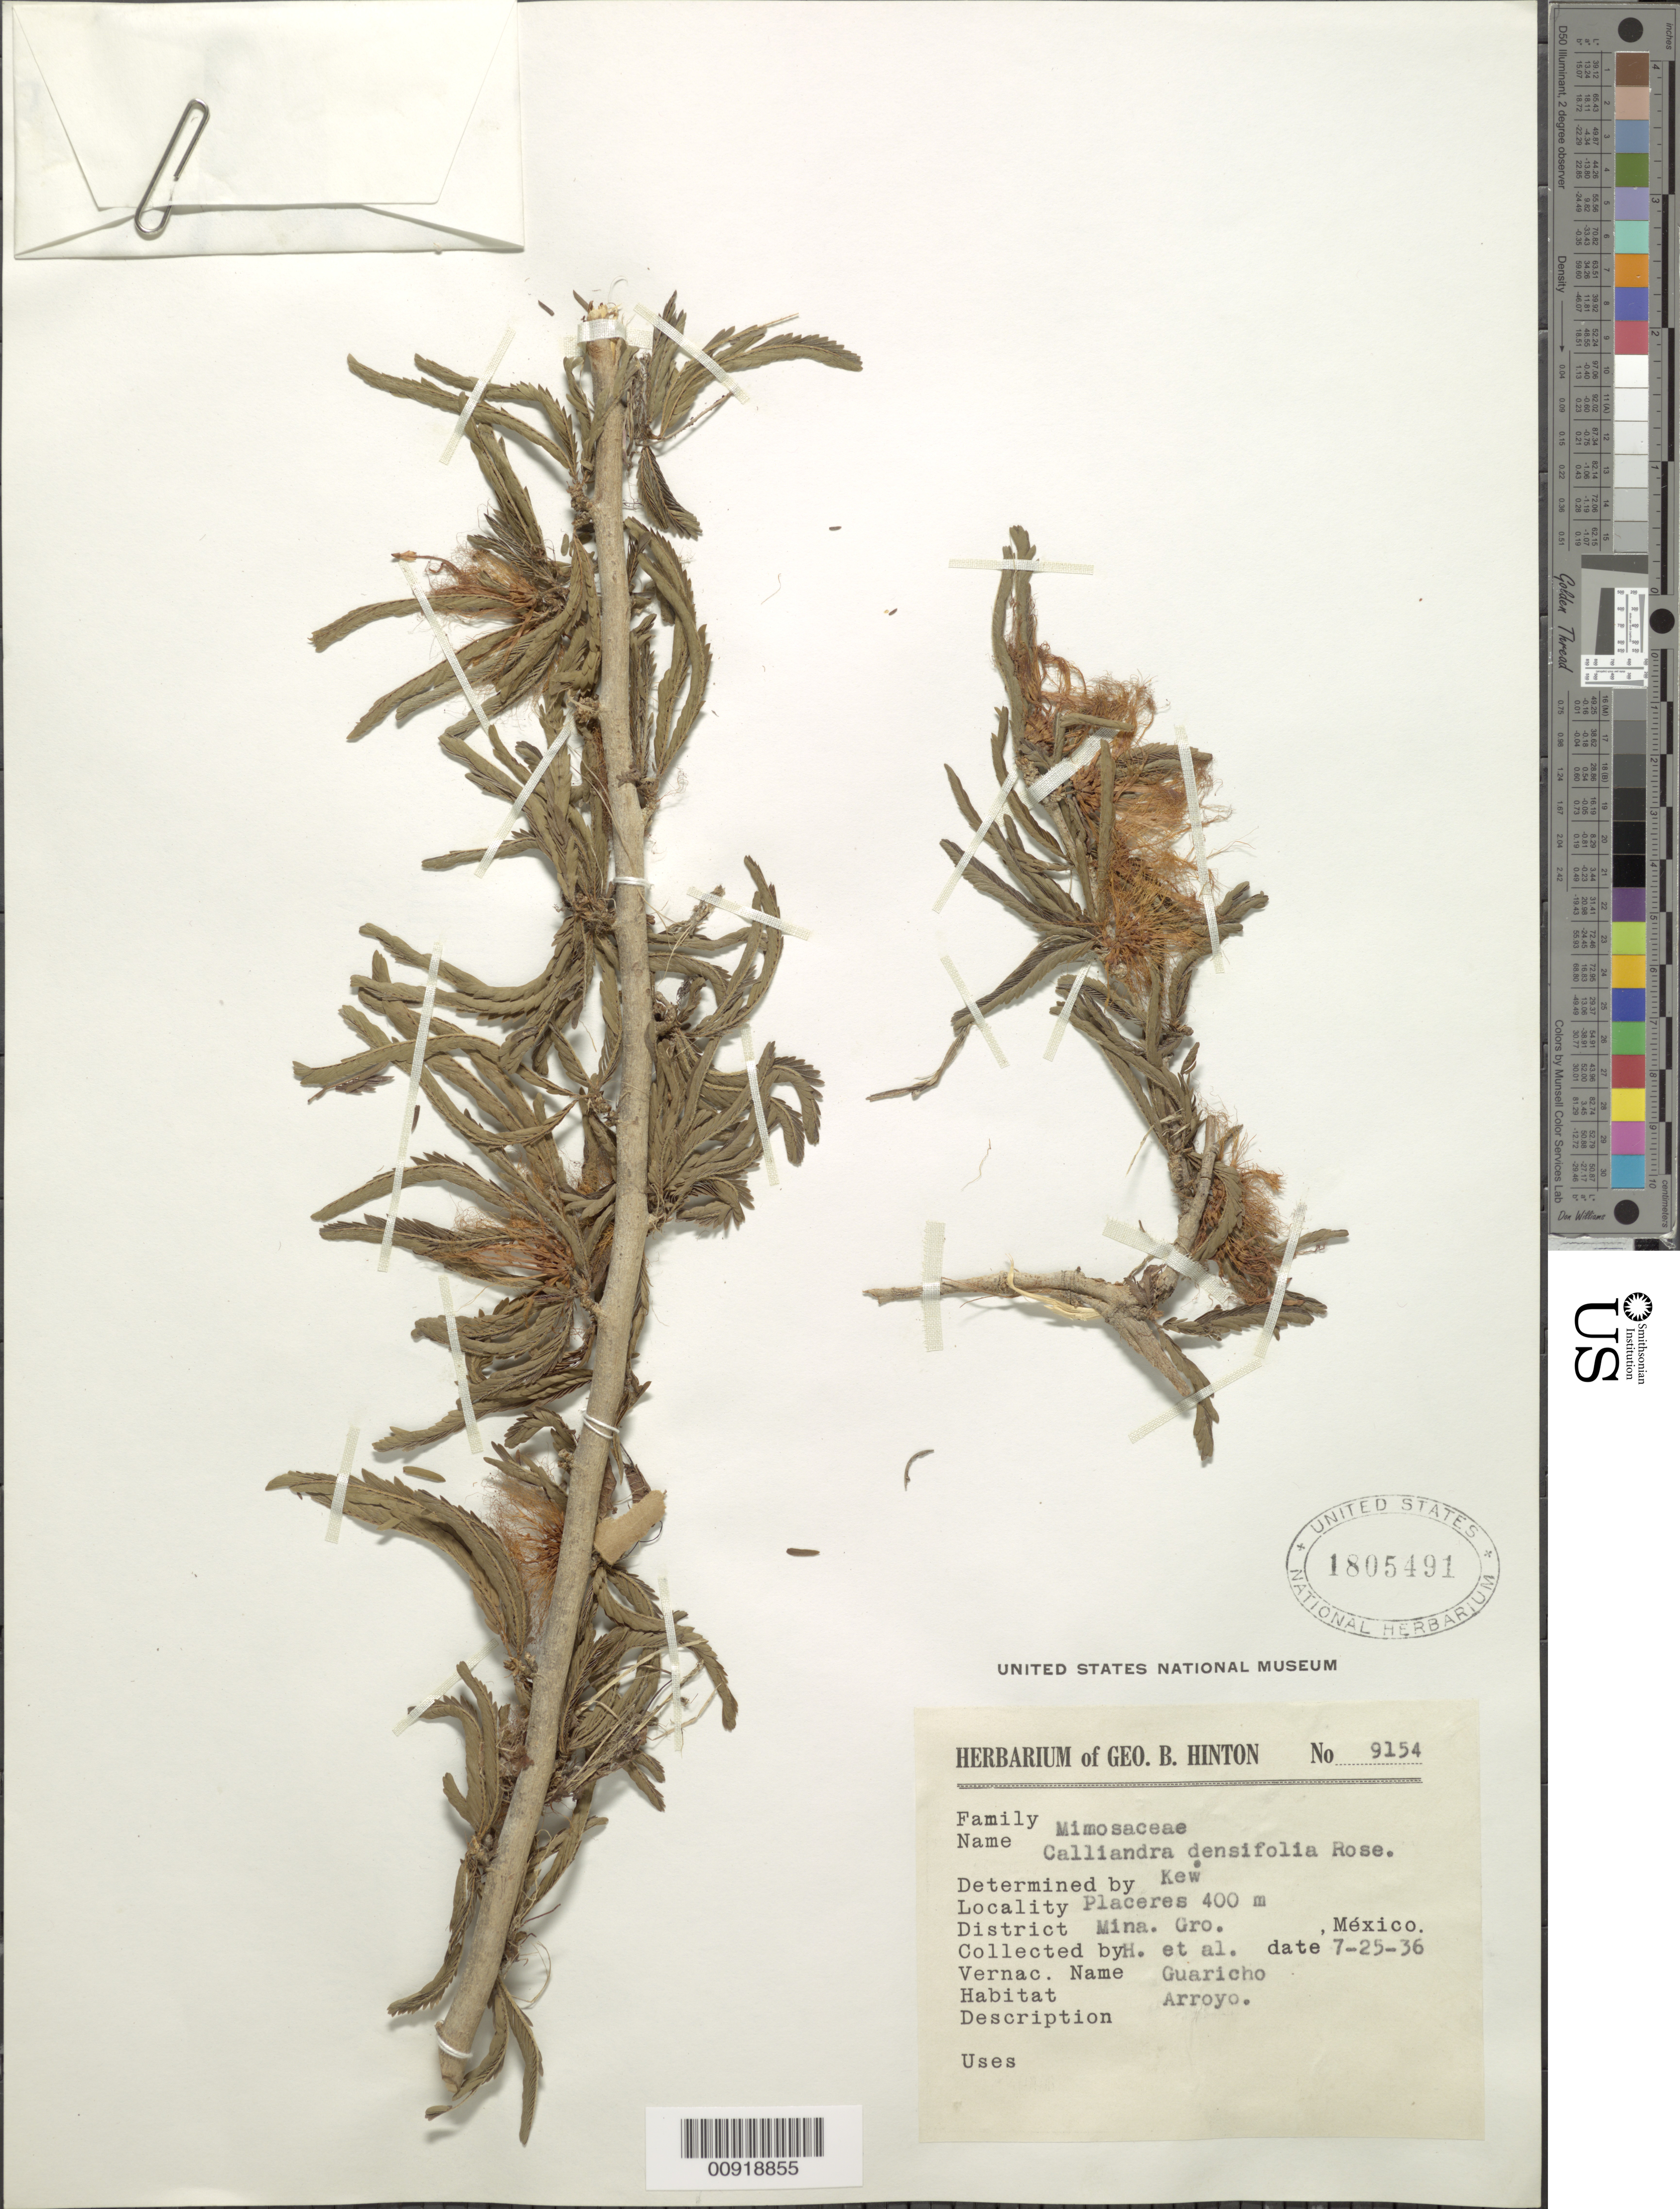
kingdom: Plantae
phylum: Tracheophyta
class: Magnoliopsida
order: Fabales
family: Fabaceae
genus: Calliandra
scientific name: Calliandra densifolia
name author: Rose ex Harms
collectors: G. B. Hinton & et al.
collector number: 9154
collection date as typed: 25 Jul 1936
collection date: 1936-07-25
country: Mexico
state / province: Guerrero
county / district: Mina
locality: Placeres, District Mina, Guerrero.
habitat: Arroyo.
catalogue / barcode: US 1805491